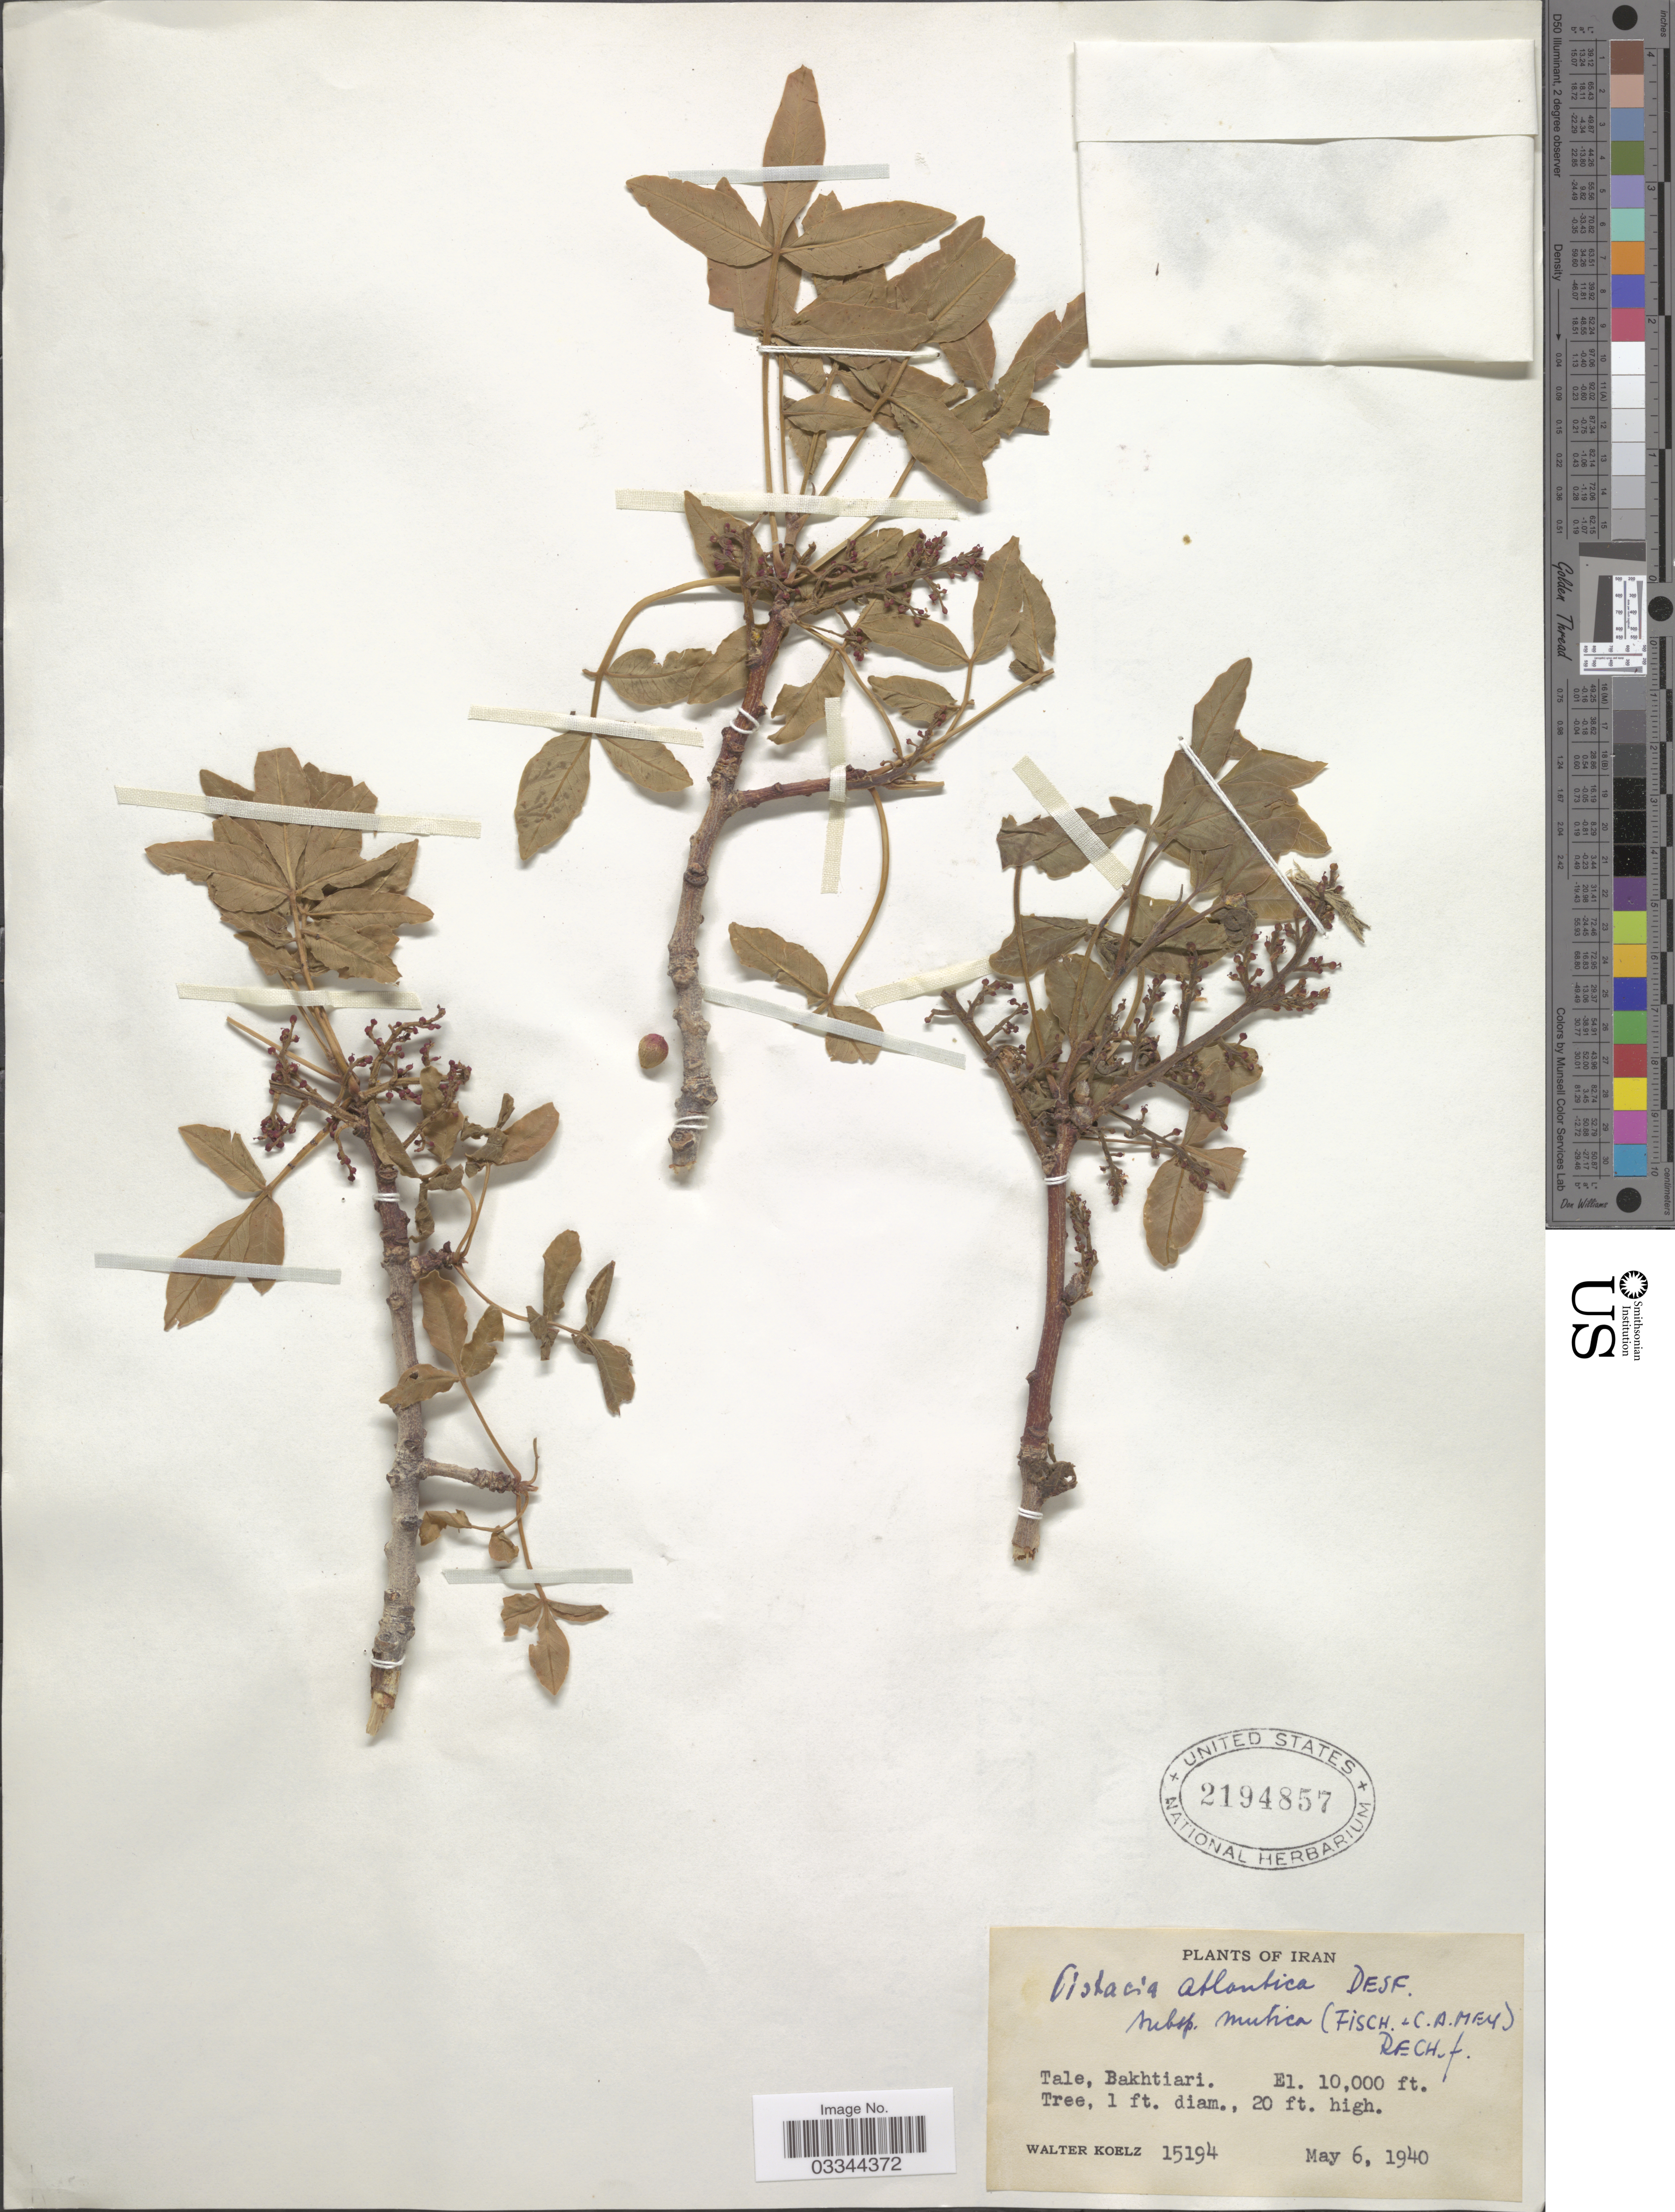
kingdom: Plantae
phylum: Tracheophyta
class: Magnoliopsida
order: Sapindales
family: Anacardiaceae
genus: Pistacia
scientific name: Pistacia atlantica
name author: Desf.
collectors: W. N. Koelz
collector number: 15194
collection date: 1940-05-06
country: Iran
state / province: Chahar Mahaal and Bakhtiari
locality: Tale, Bakhtiari.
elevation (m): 3048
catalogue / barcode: US 2194857